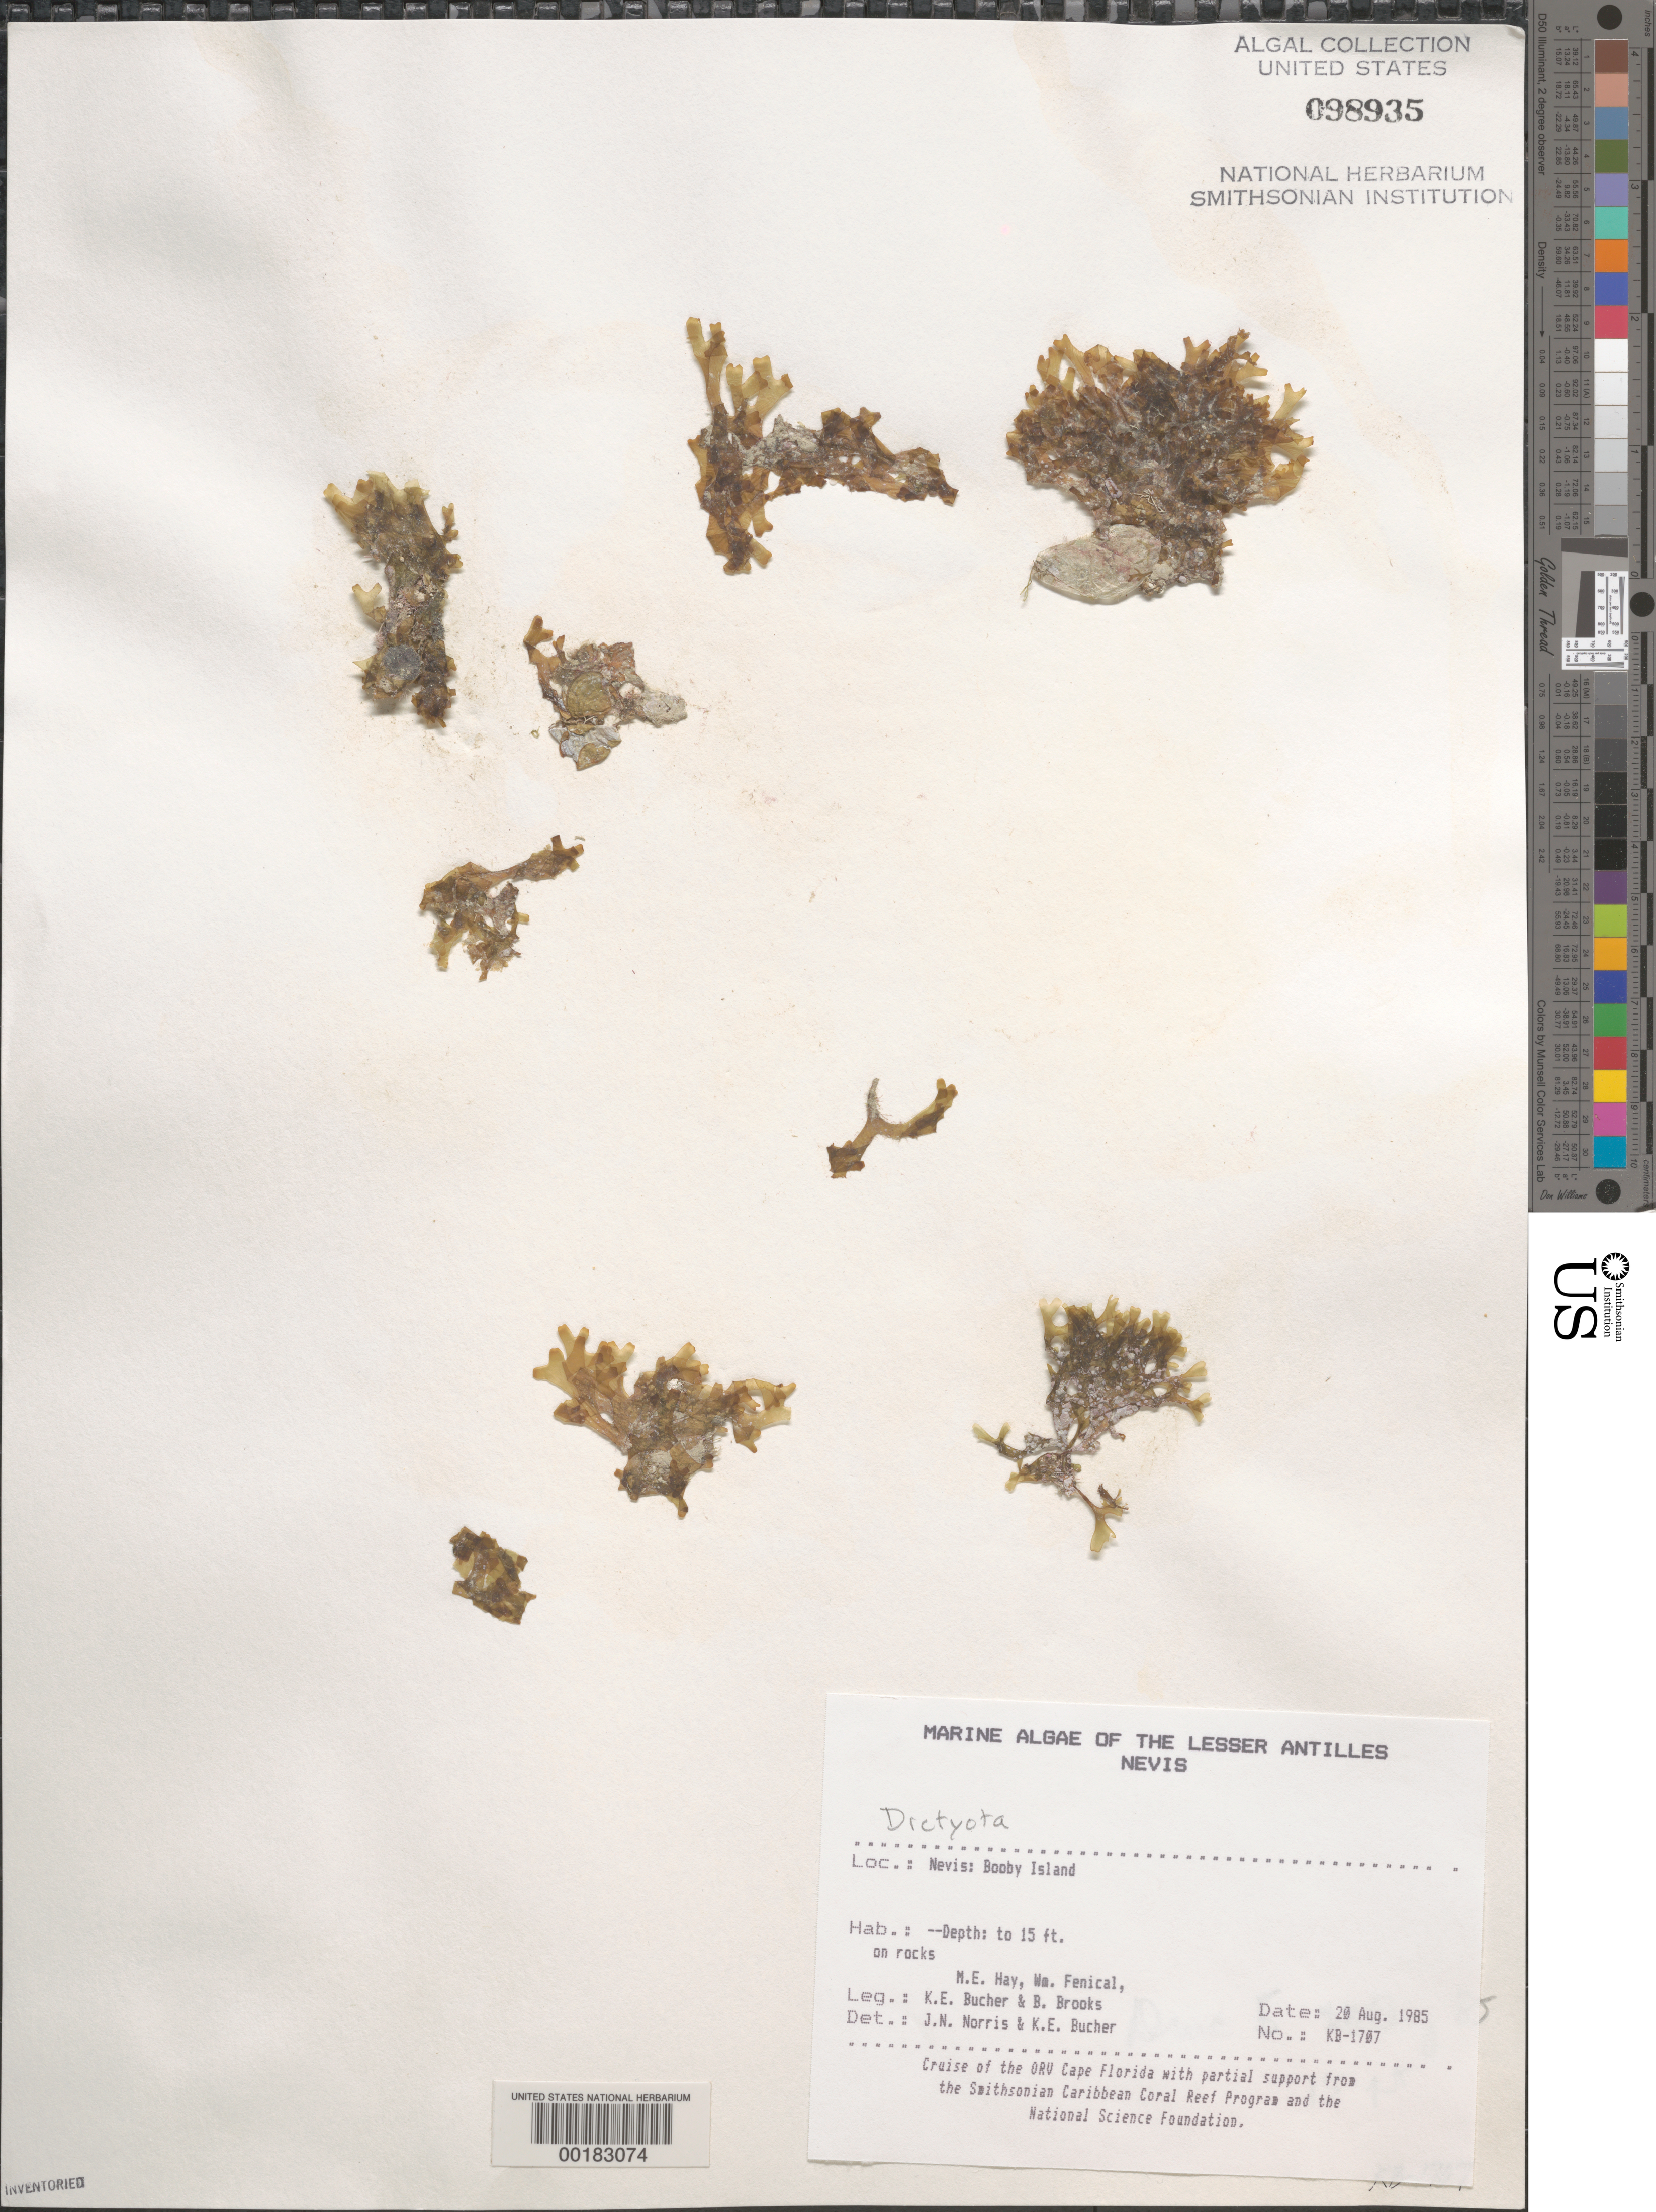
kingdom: Chromista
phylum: Ochrophyta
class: Phaeophyceae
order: Dictyotales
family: Dictyotaceae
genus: Dictyota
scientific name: Dictyota sp.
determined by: Norris, J. N.; Bucher, K. E.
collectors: K. E. Bucher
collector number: Kb-1707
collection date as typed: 20 Aug 1985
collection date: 1985-08-20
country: St. Christopher-Nevis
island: Nevis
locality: Booby Island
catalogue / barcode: US 98935